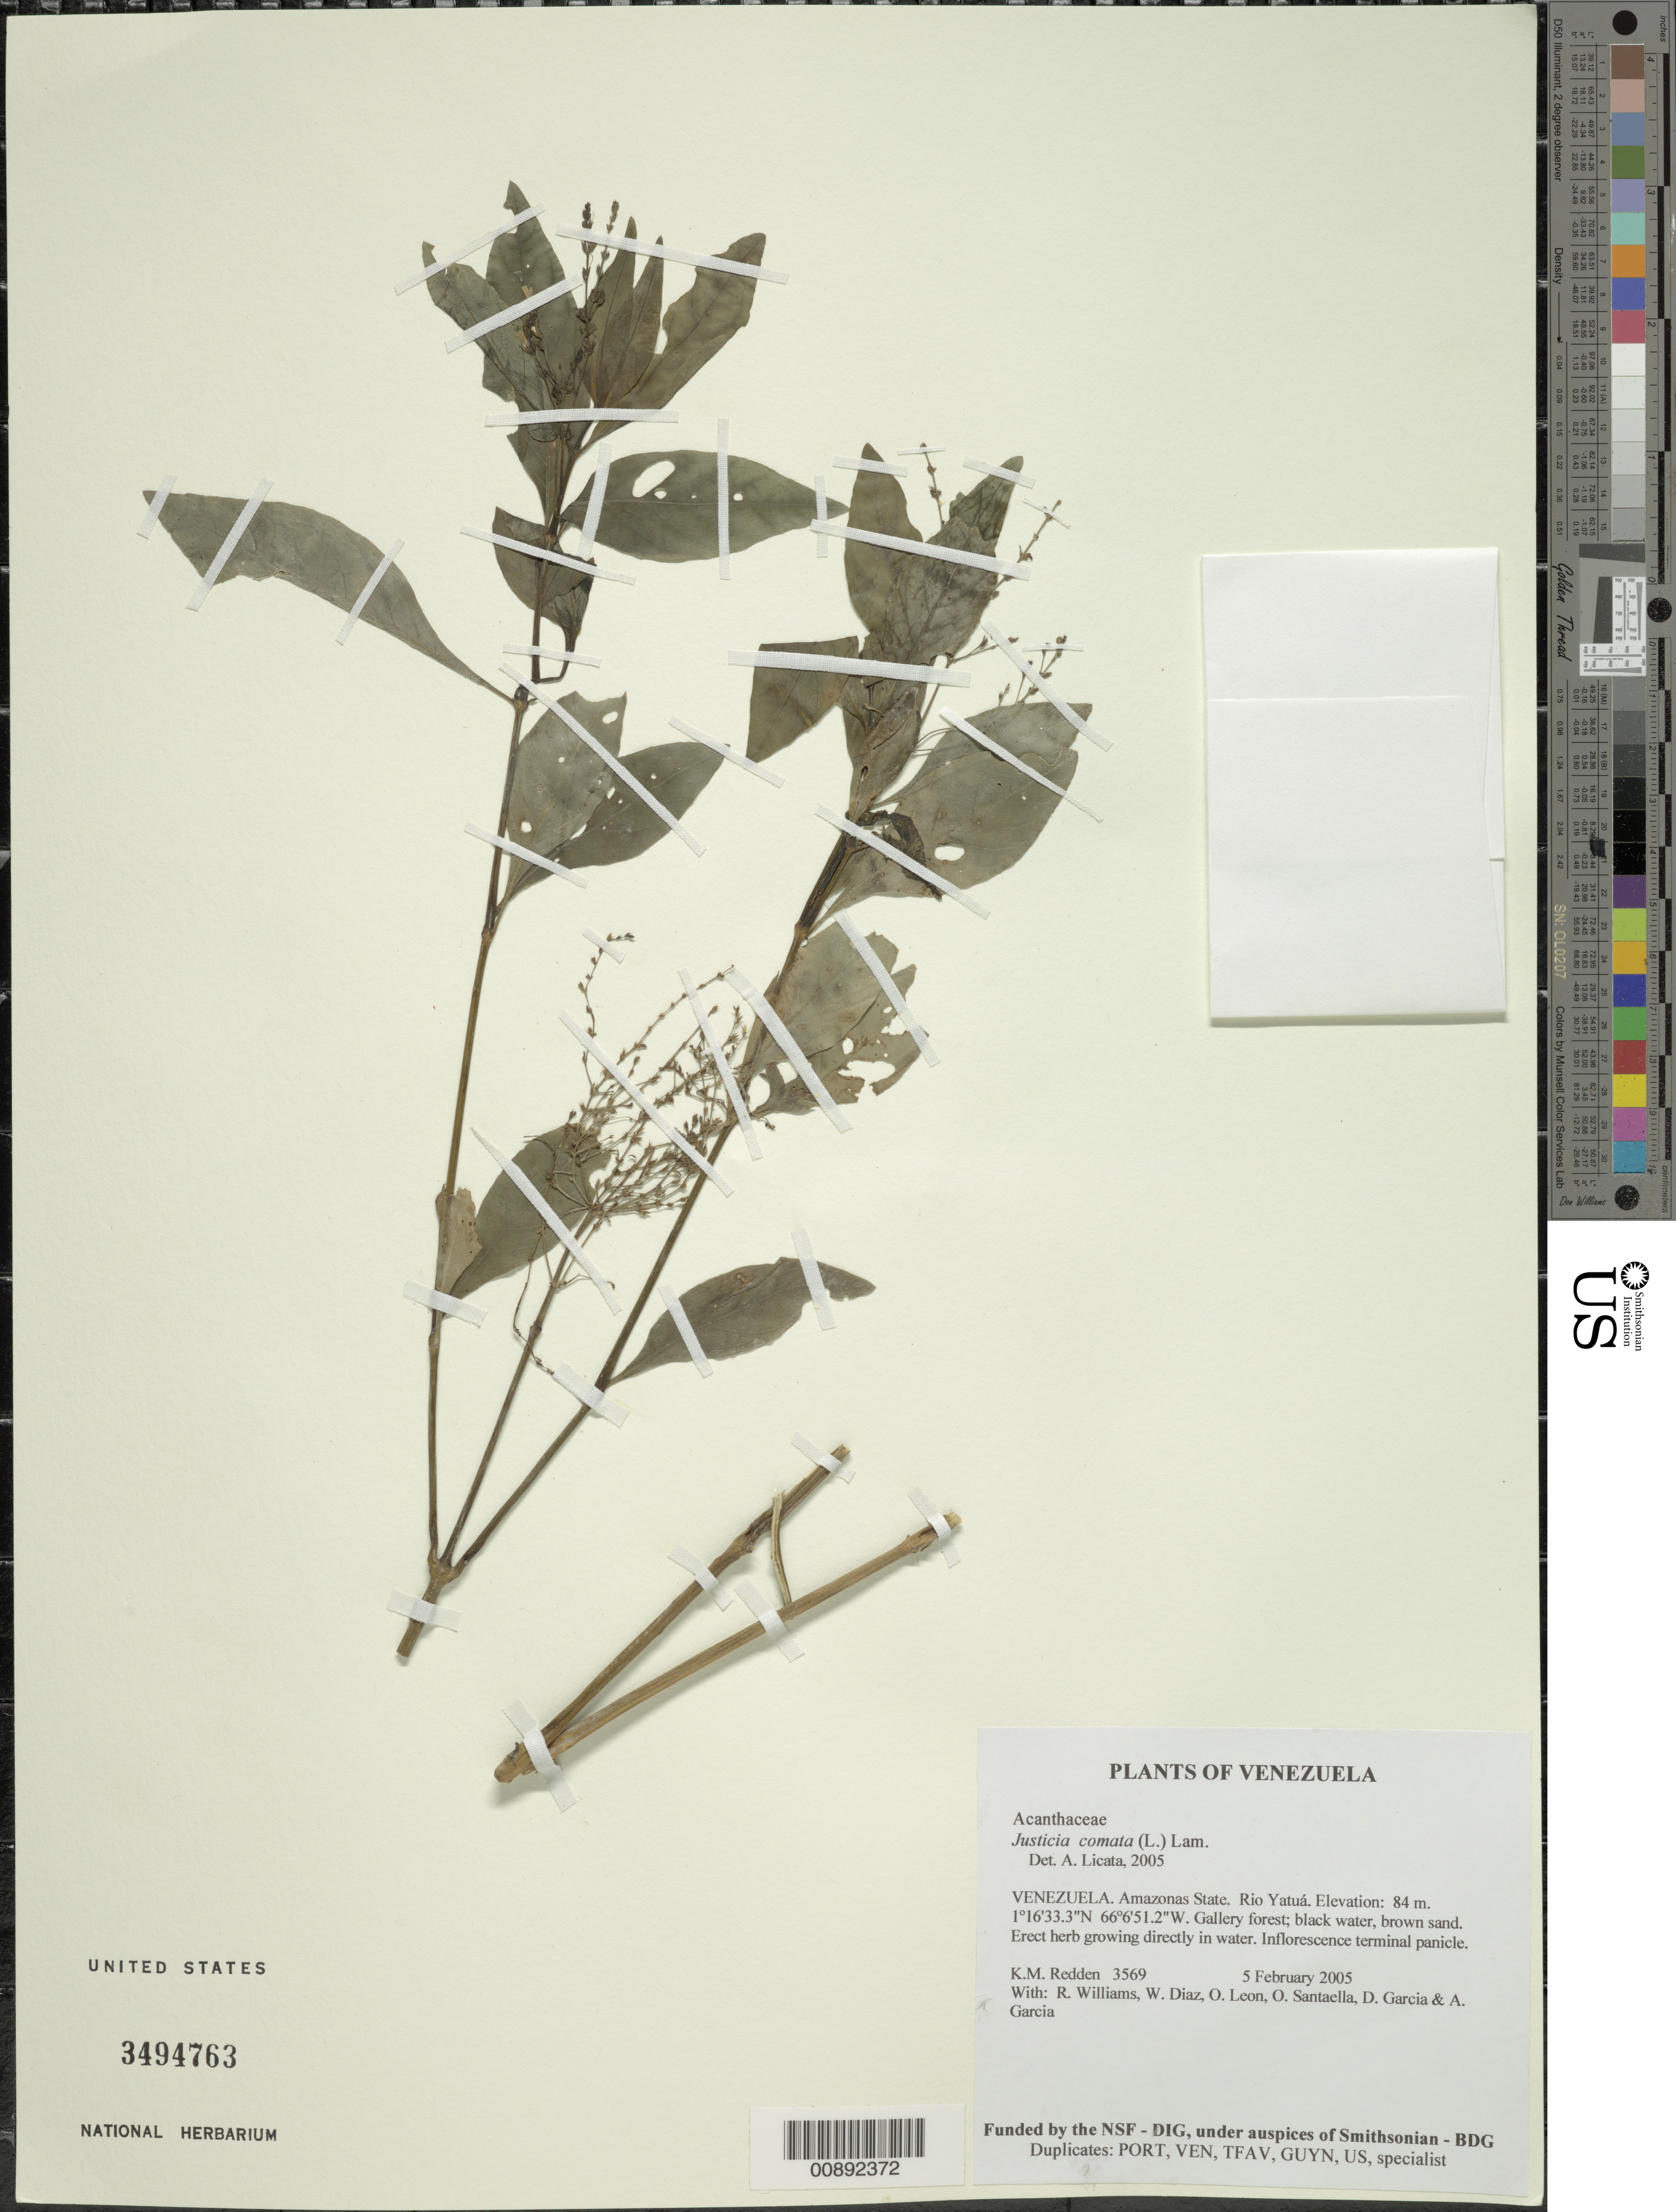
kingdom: Plantae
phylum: Tracheophyta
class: Magnoliopsida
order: Lamiales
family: Acanthaceae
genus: Justicia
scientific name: Justicia comata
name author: (L.) Lam.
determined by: Licata, A., (PORT), Univ. Nac. Exp. de los Llanos Ezequiel Zamora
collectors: K. M. Redden, R. Williams, W. Díaz P., O. León, O. Santaella, D. Garcia & A. Garcia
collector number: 3569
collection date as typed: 5 February 2005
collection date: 2005-02-05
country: Venezuela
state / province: Amazonas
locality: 18 - Rio Yatuá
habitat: Gallery forest; black water, brown sand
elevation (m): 84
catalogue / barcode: US 3494763